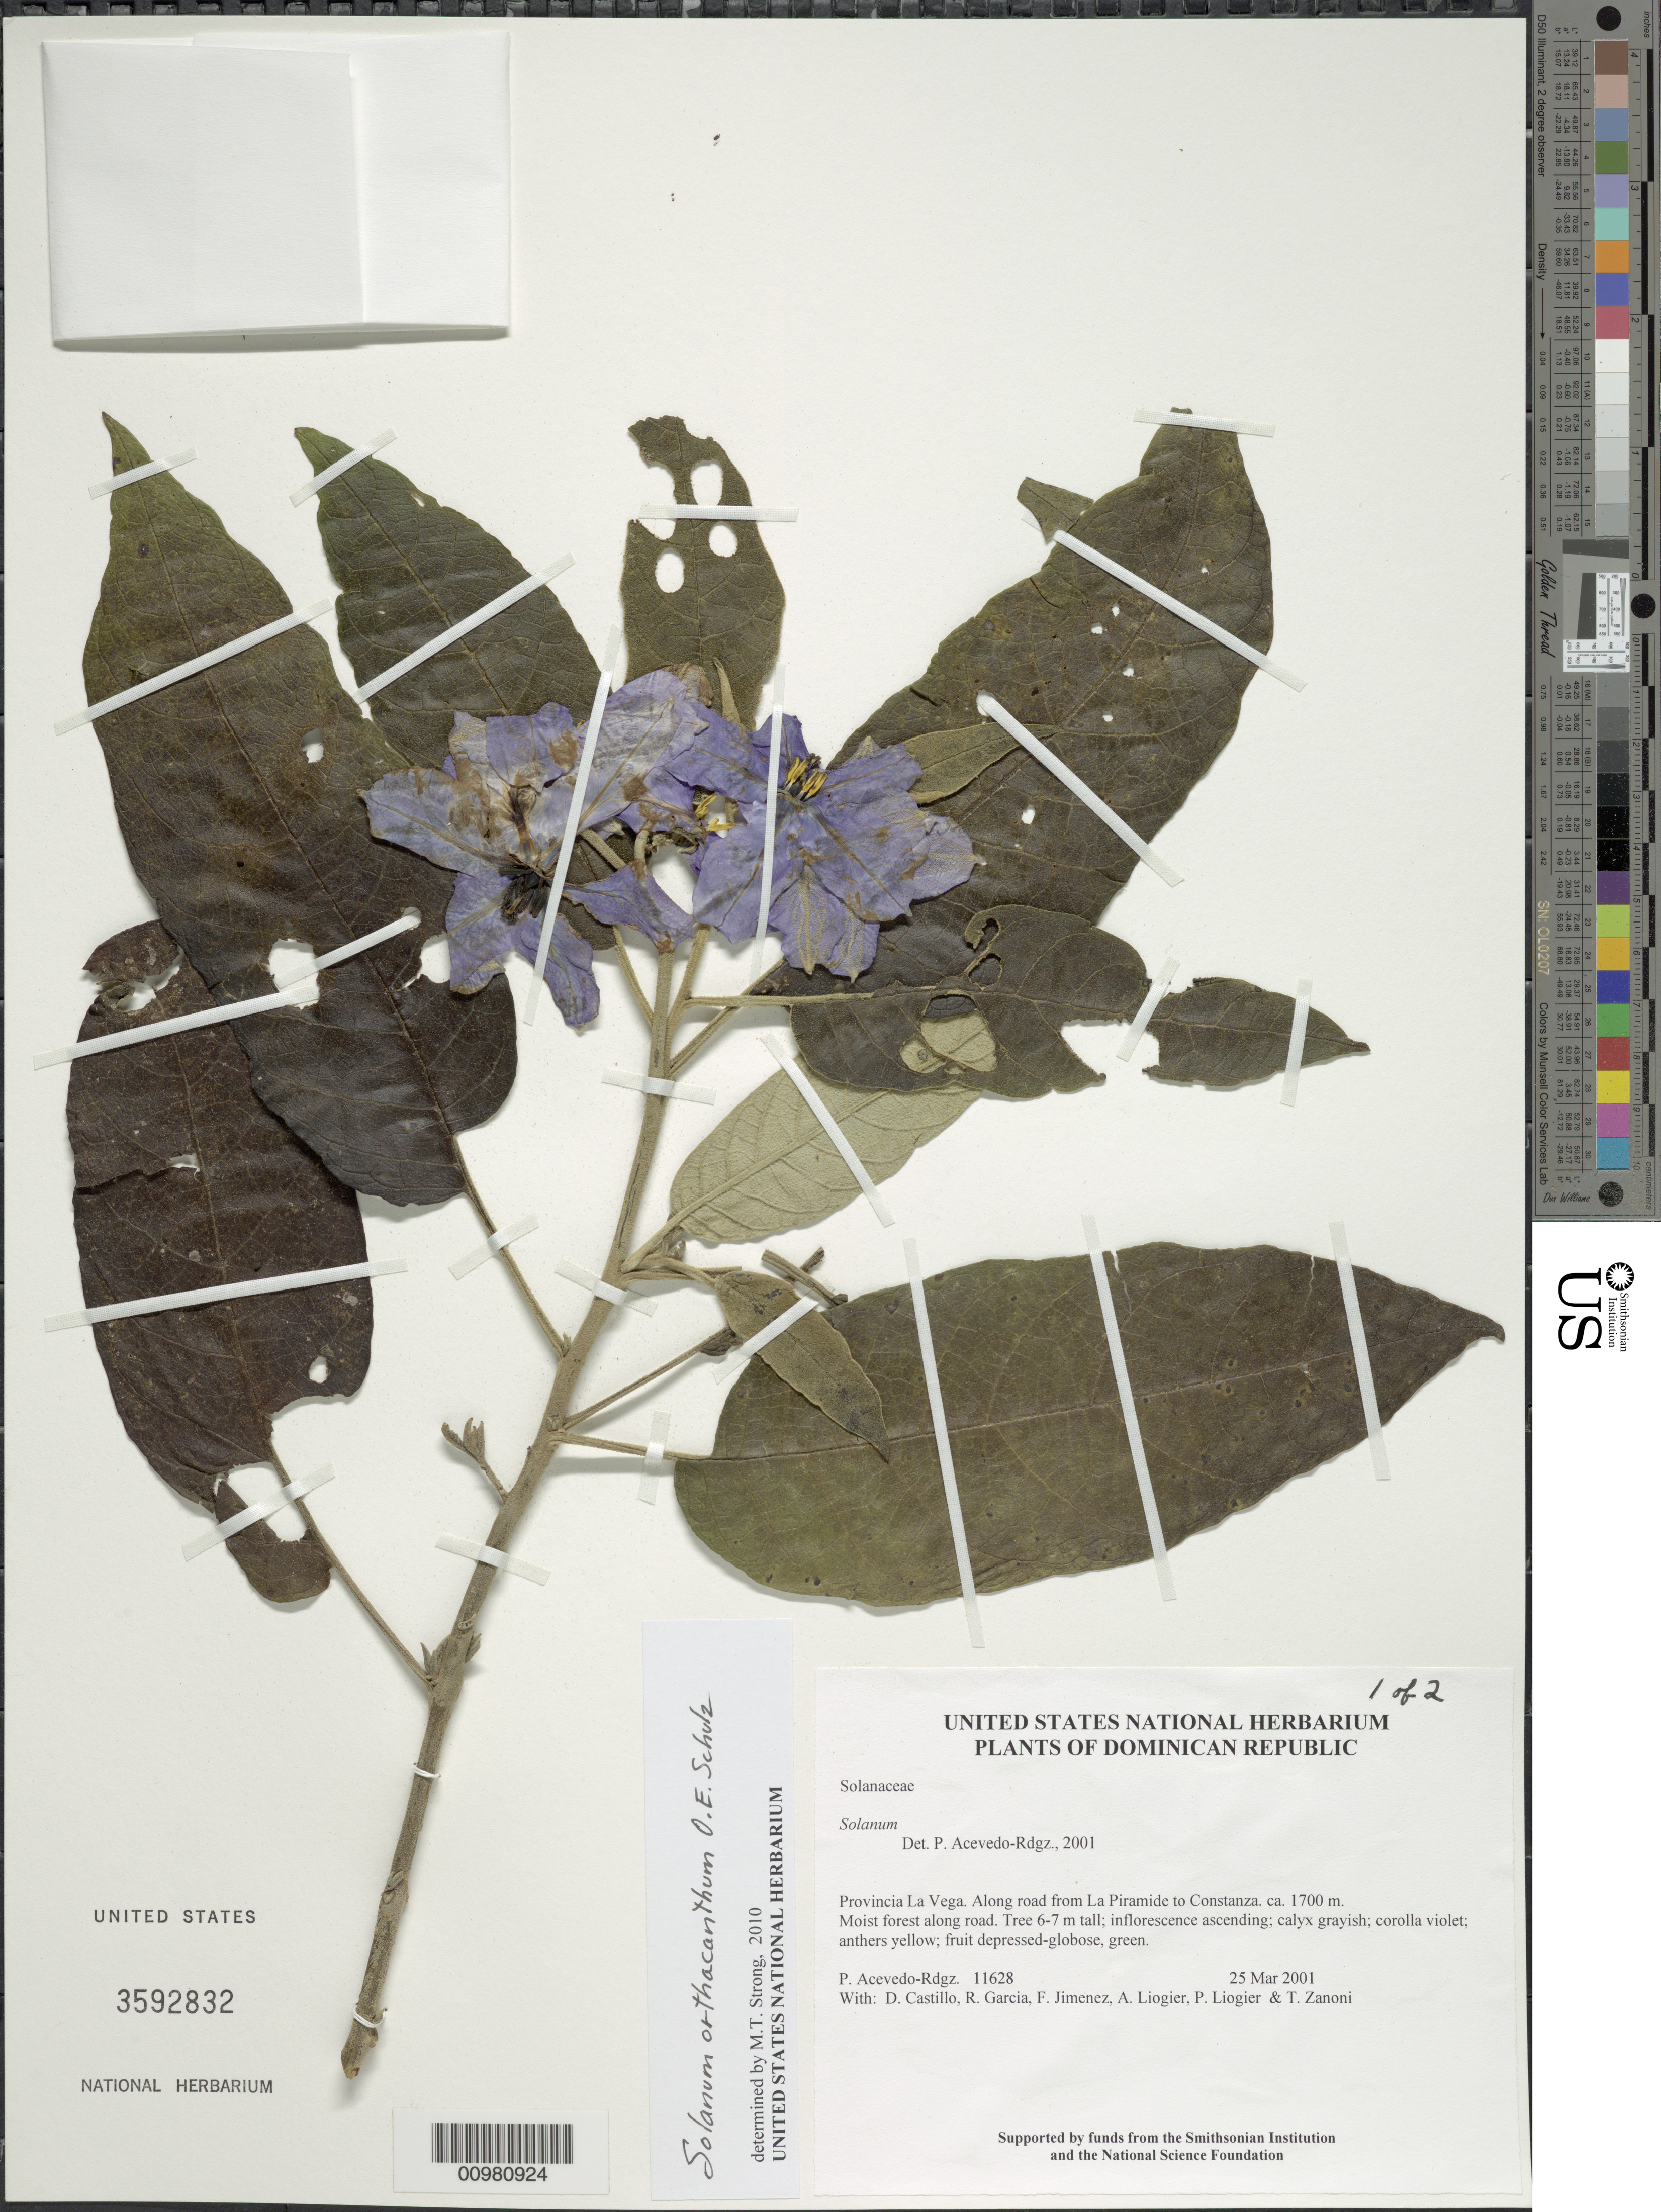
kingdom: Plantae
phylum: Tracheophyta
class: Magnoliopsida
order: Solanales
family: Solanaceae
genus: Solanum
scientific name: Solanum orthacanthum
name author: O.E. Schulz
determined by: Strong, M. T., (US), Smithsonian Institution - National Museum of Natural History (UNITED STATES)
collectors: P. Acevedo-Rodr., D. Castillo, R. G. García, F. Jimenez, A. H. Liogier, M. P. Liogier & T. A. Zanoni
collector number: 11628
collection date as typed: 25 Mar 2001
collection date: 2001-03-25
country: Dominican Republic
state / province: La Vega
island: Hispaniola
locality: Provincia La Vega. Along road from La Piramide to Constanza.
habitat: Moist forest along road.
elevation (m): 1700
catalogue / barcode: US 3592832